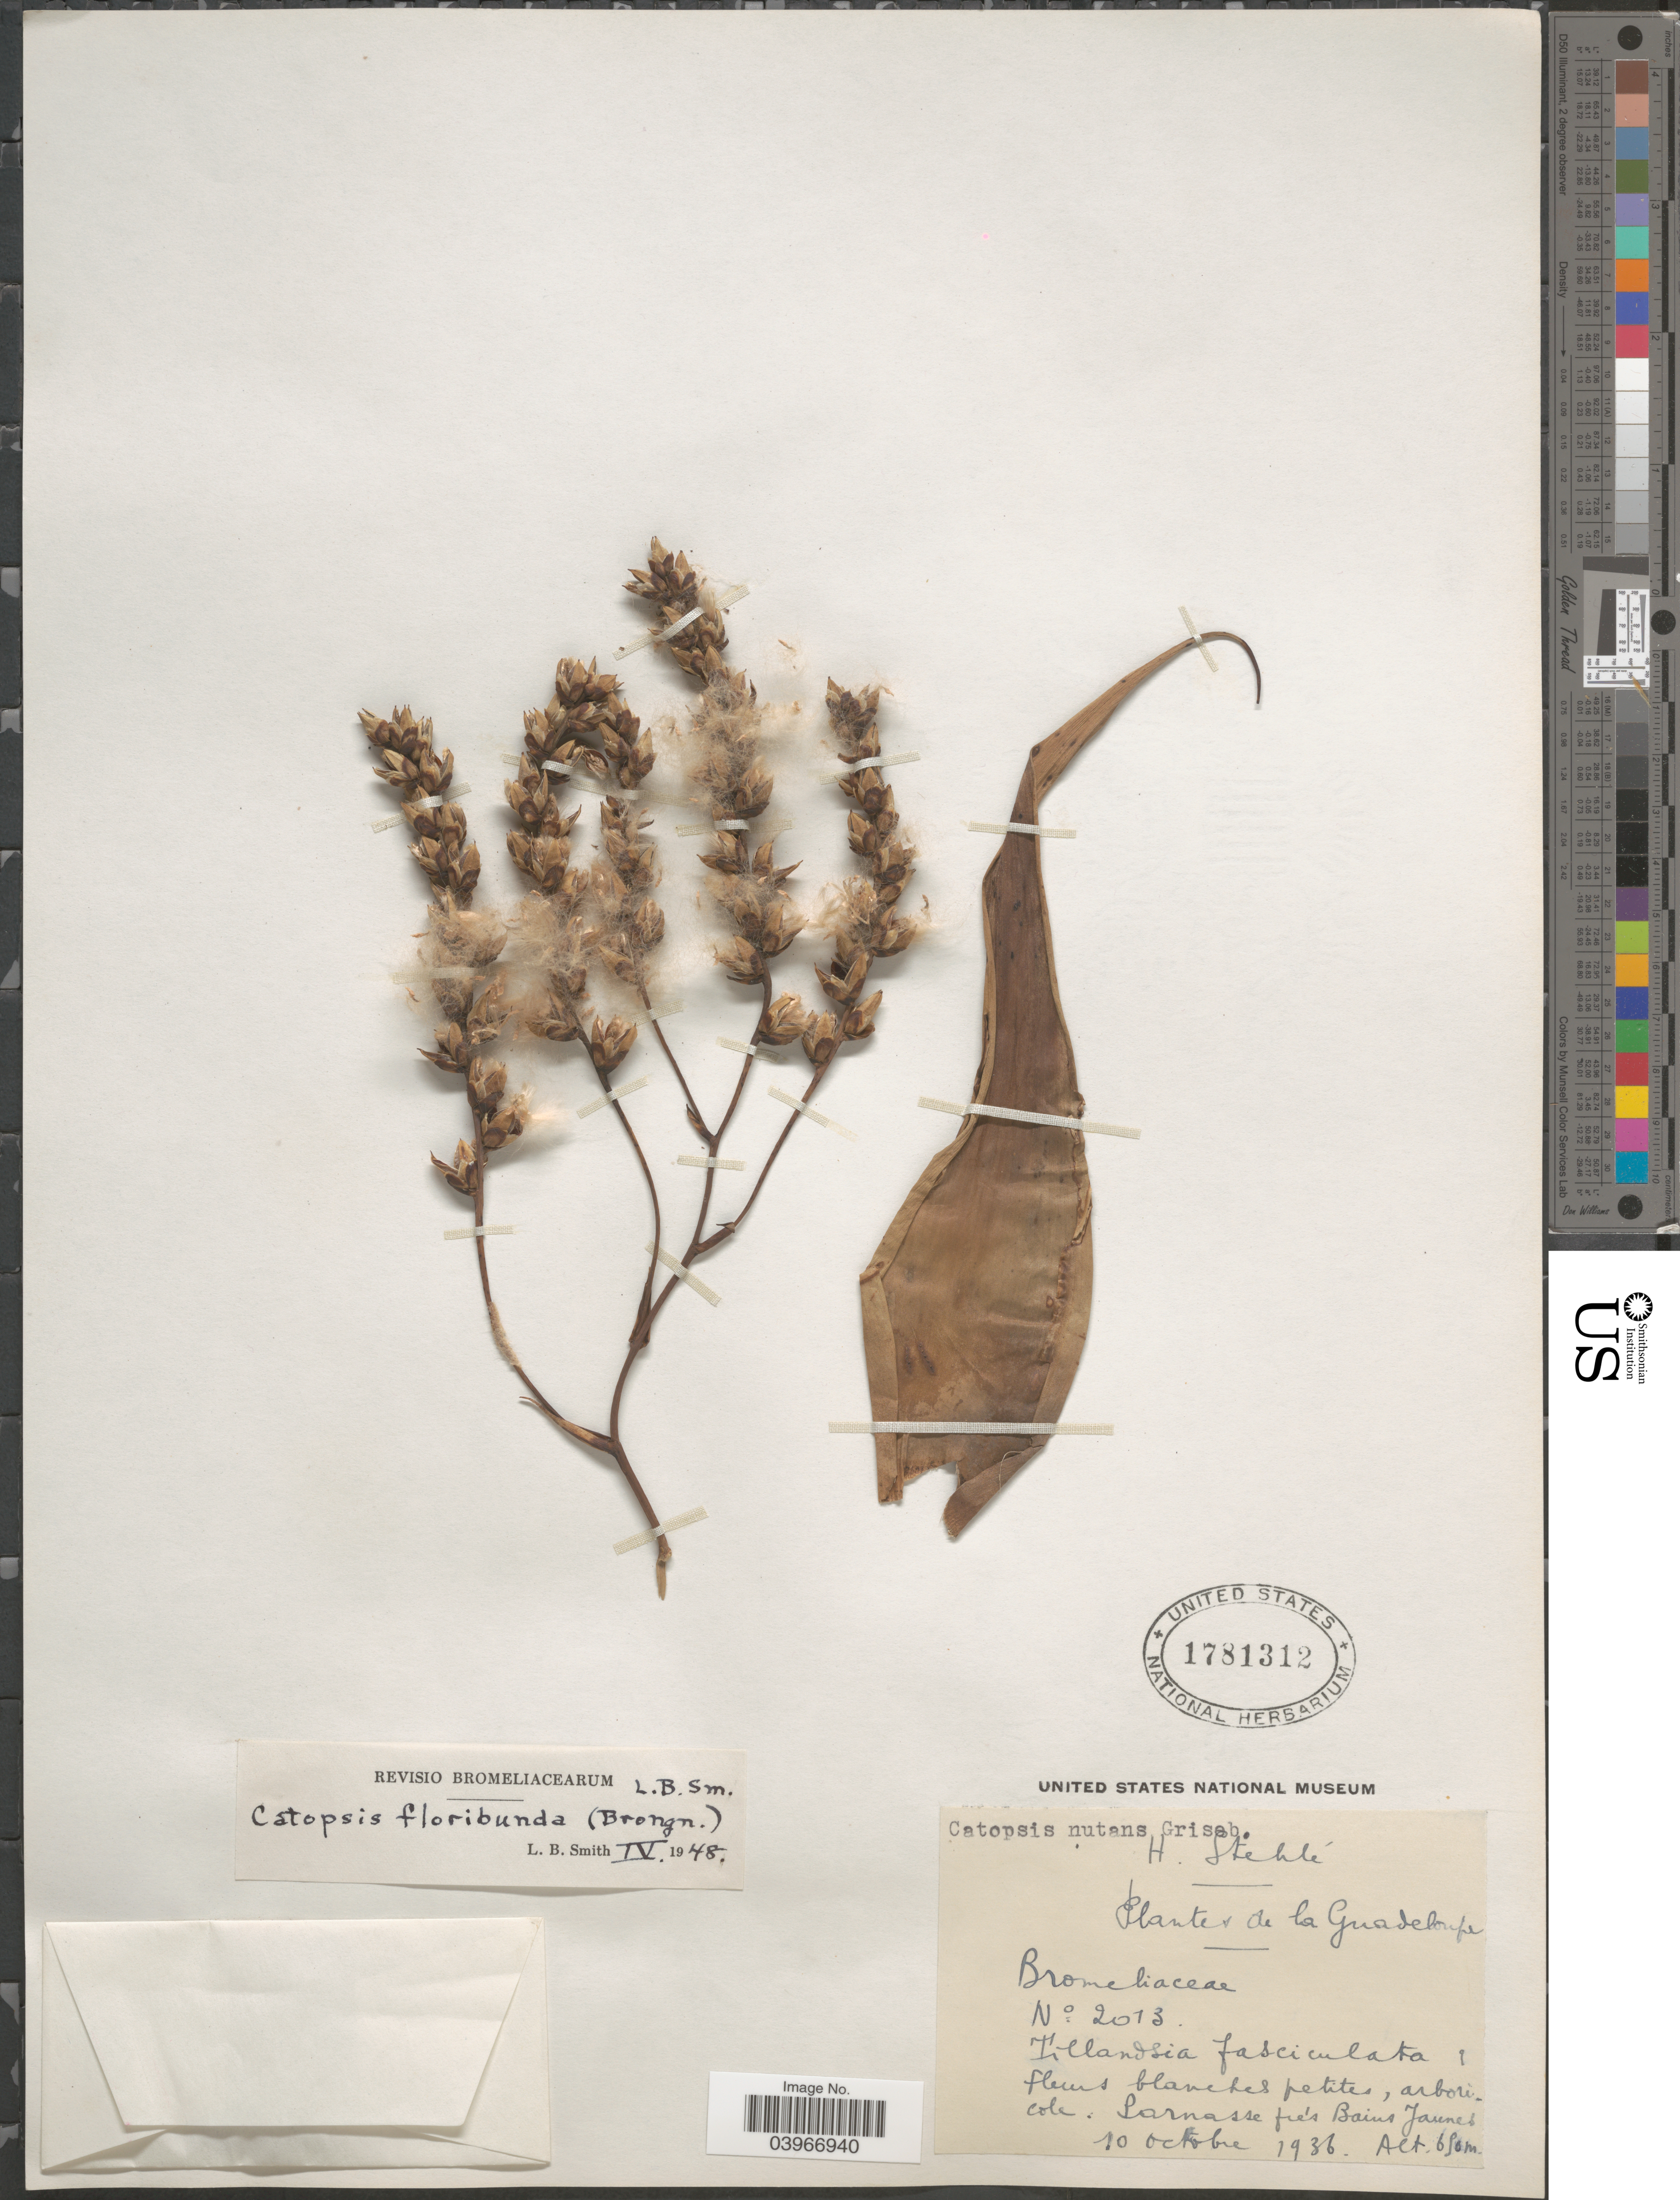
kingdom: Plantae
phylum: Tracheophyta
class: Liliopsida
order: Poales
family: Bromeliaceae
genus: Catopsis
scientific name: Catopsis floribunda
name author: L.B. Sm.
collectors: H. Stehlé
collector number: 2013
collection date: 1936-10-10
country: Guadeloupe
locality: Larnasse prés Bains Jaunes.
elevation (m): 650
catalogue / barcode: US 1781312